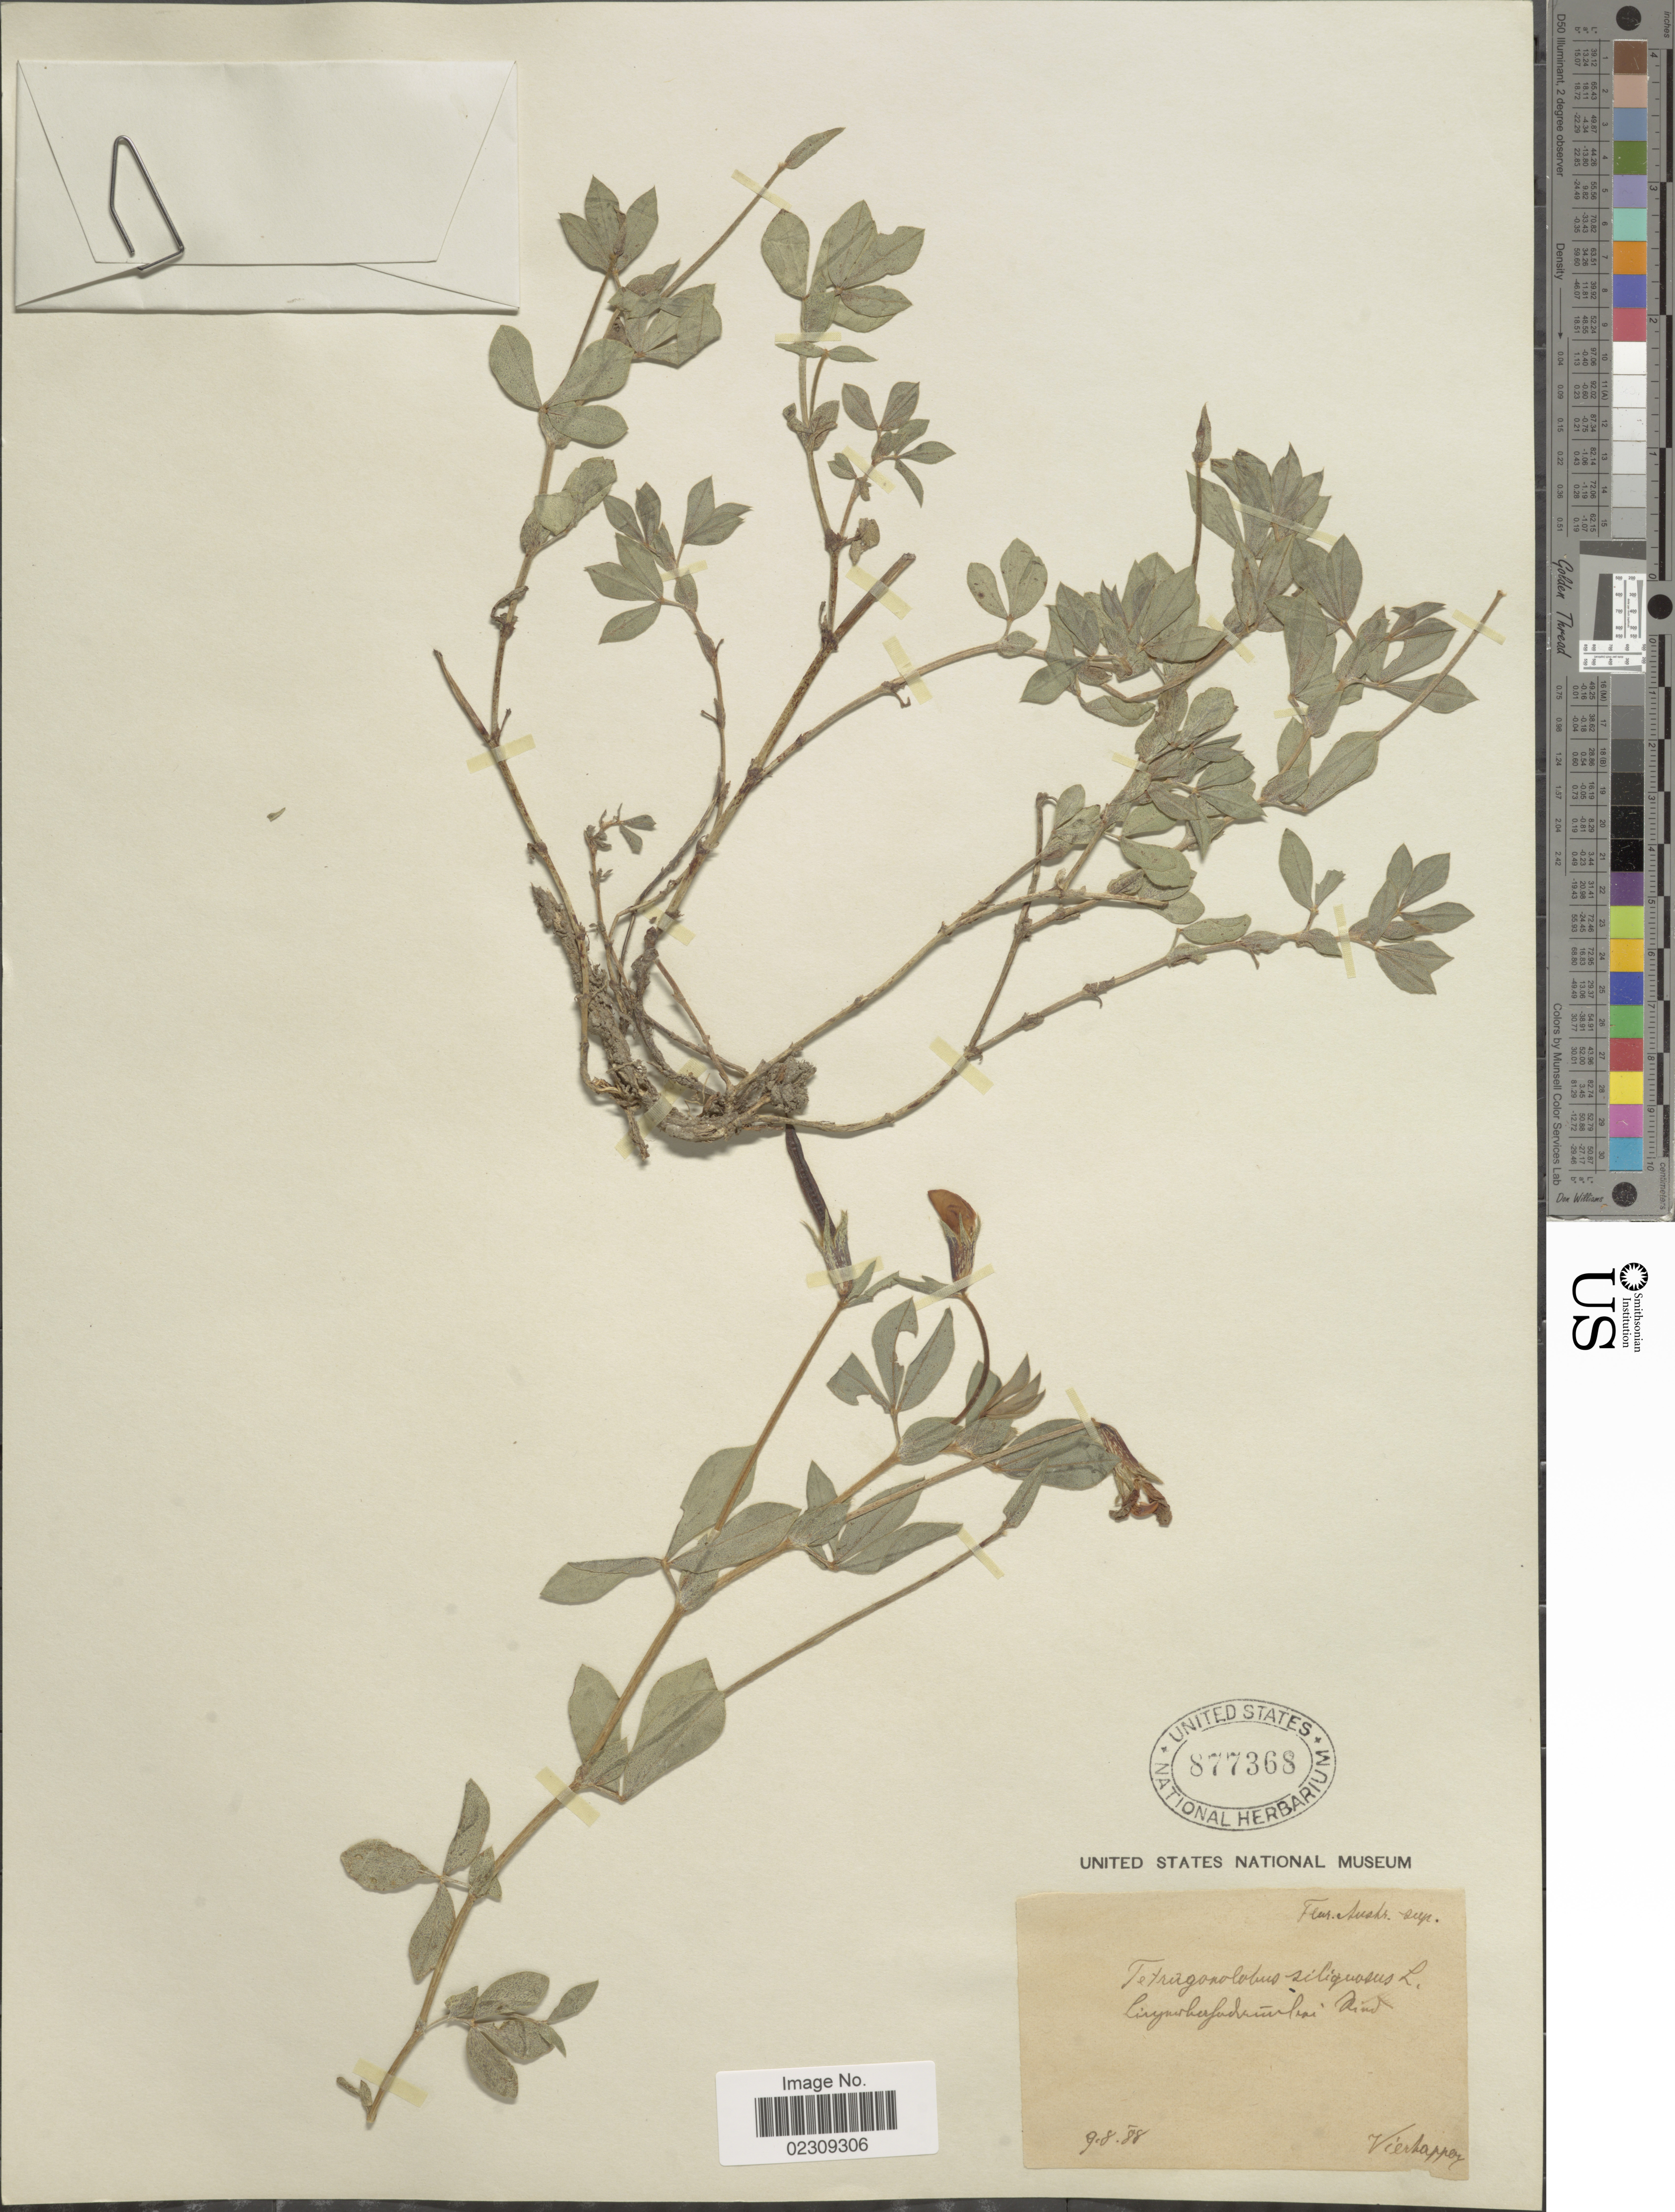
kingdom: Plantae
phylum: Tracheophyta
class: Magnoliopsida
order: Fabales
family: Fabaceae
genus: Tetragonolobus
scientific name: Tetragonolobus siliquosus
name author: Roth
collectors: F. Vierhapper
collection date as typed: Transcribed d/m/y: 9/8/88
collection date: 1888-08-09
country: Austria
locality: Flur Austr sup. Linzerbahndamm bei Ried.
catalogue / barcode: US 877368